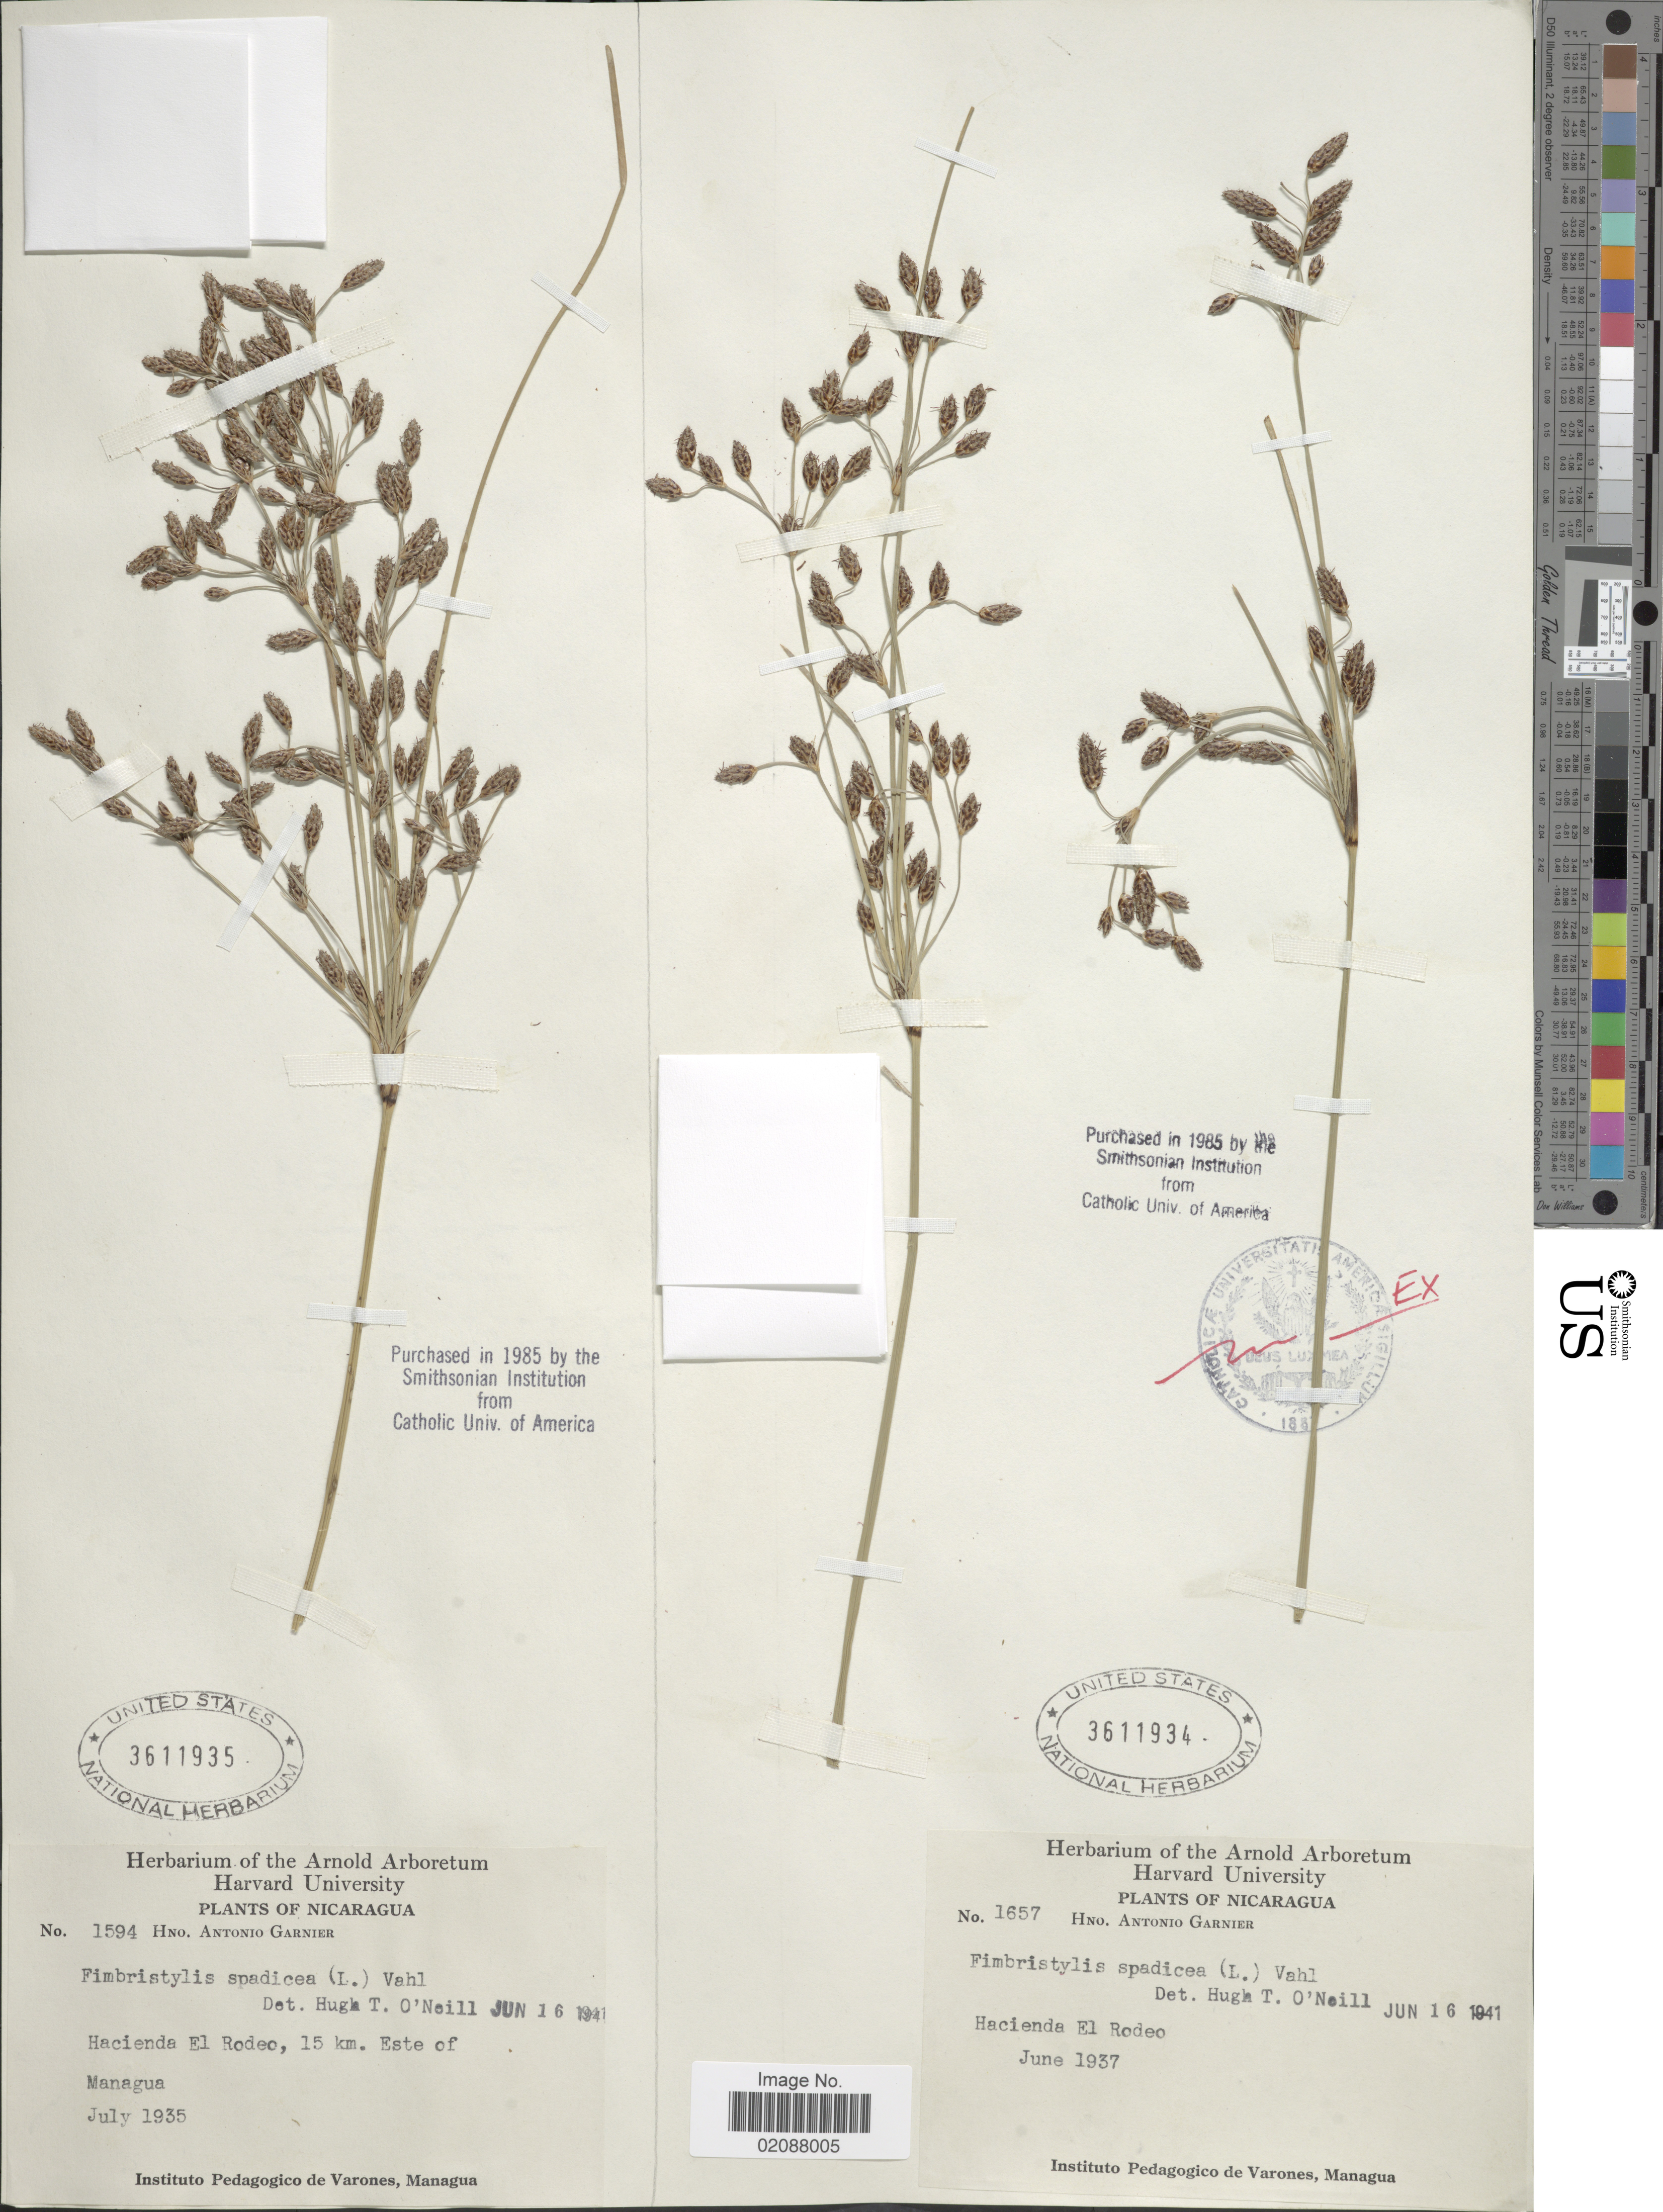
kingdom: Plantae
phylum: Tracheophyta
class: Liliopsida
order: Poales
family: Cyperaceae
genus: Fimbristylis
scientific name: Fimbristylis spadicea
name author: (L.) Vahl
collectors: Bro. A. Garnier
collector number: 1594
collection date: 1935-07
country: Nicaragua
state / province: Managua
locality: Hacienda El Rodeo, 15 km. Este of Managua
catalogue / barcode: US 3611935-2